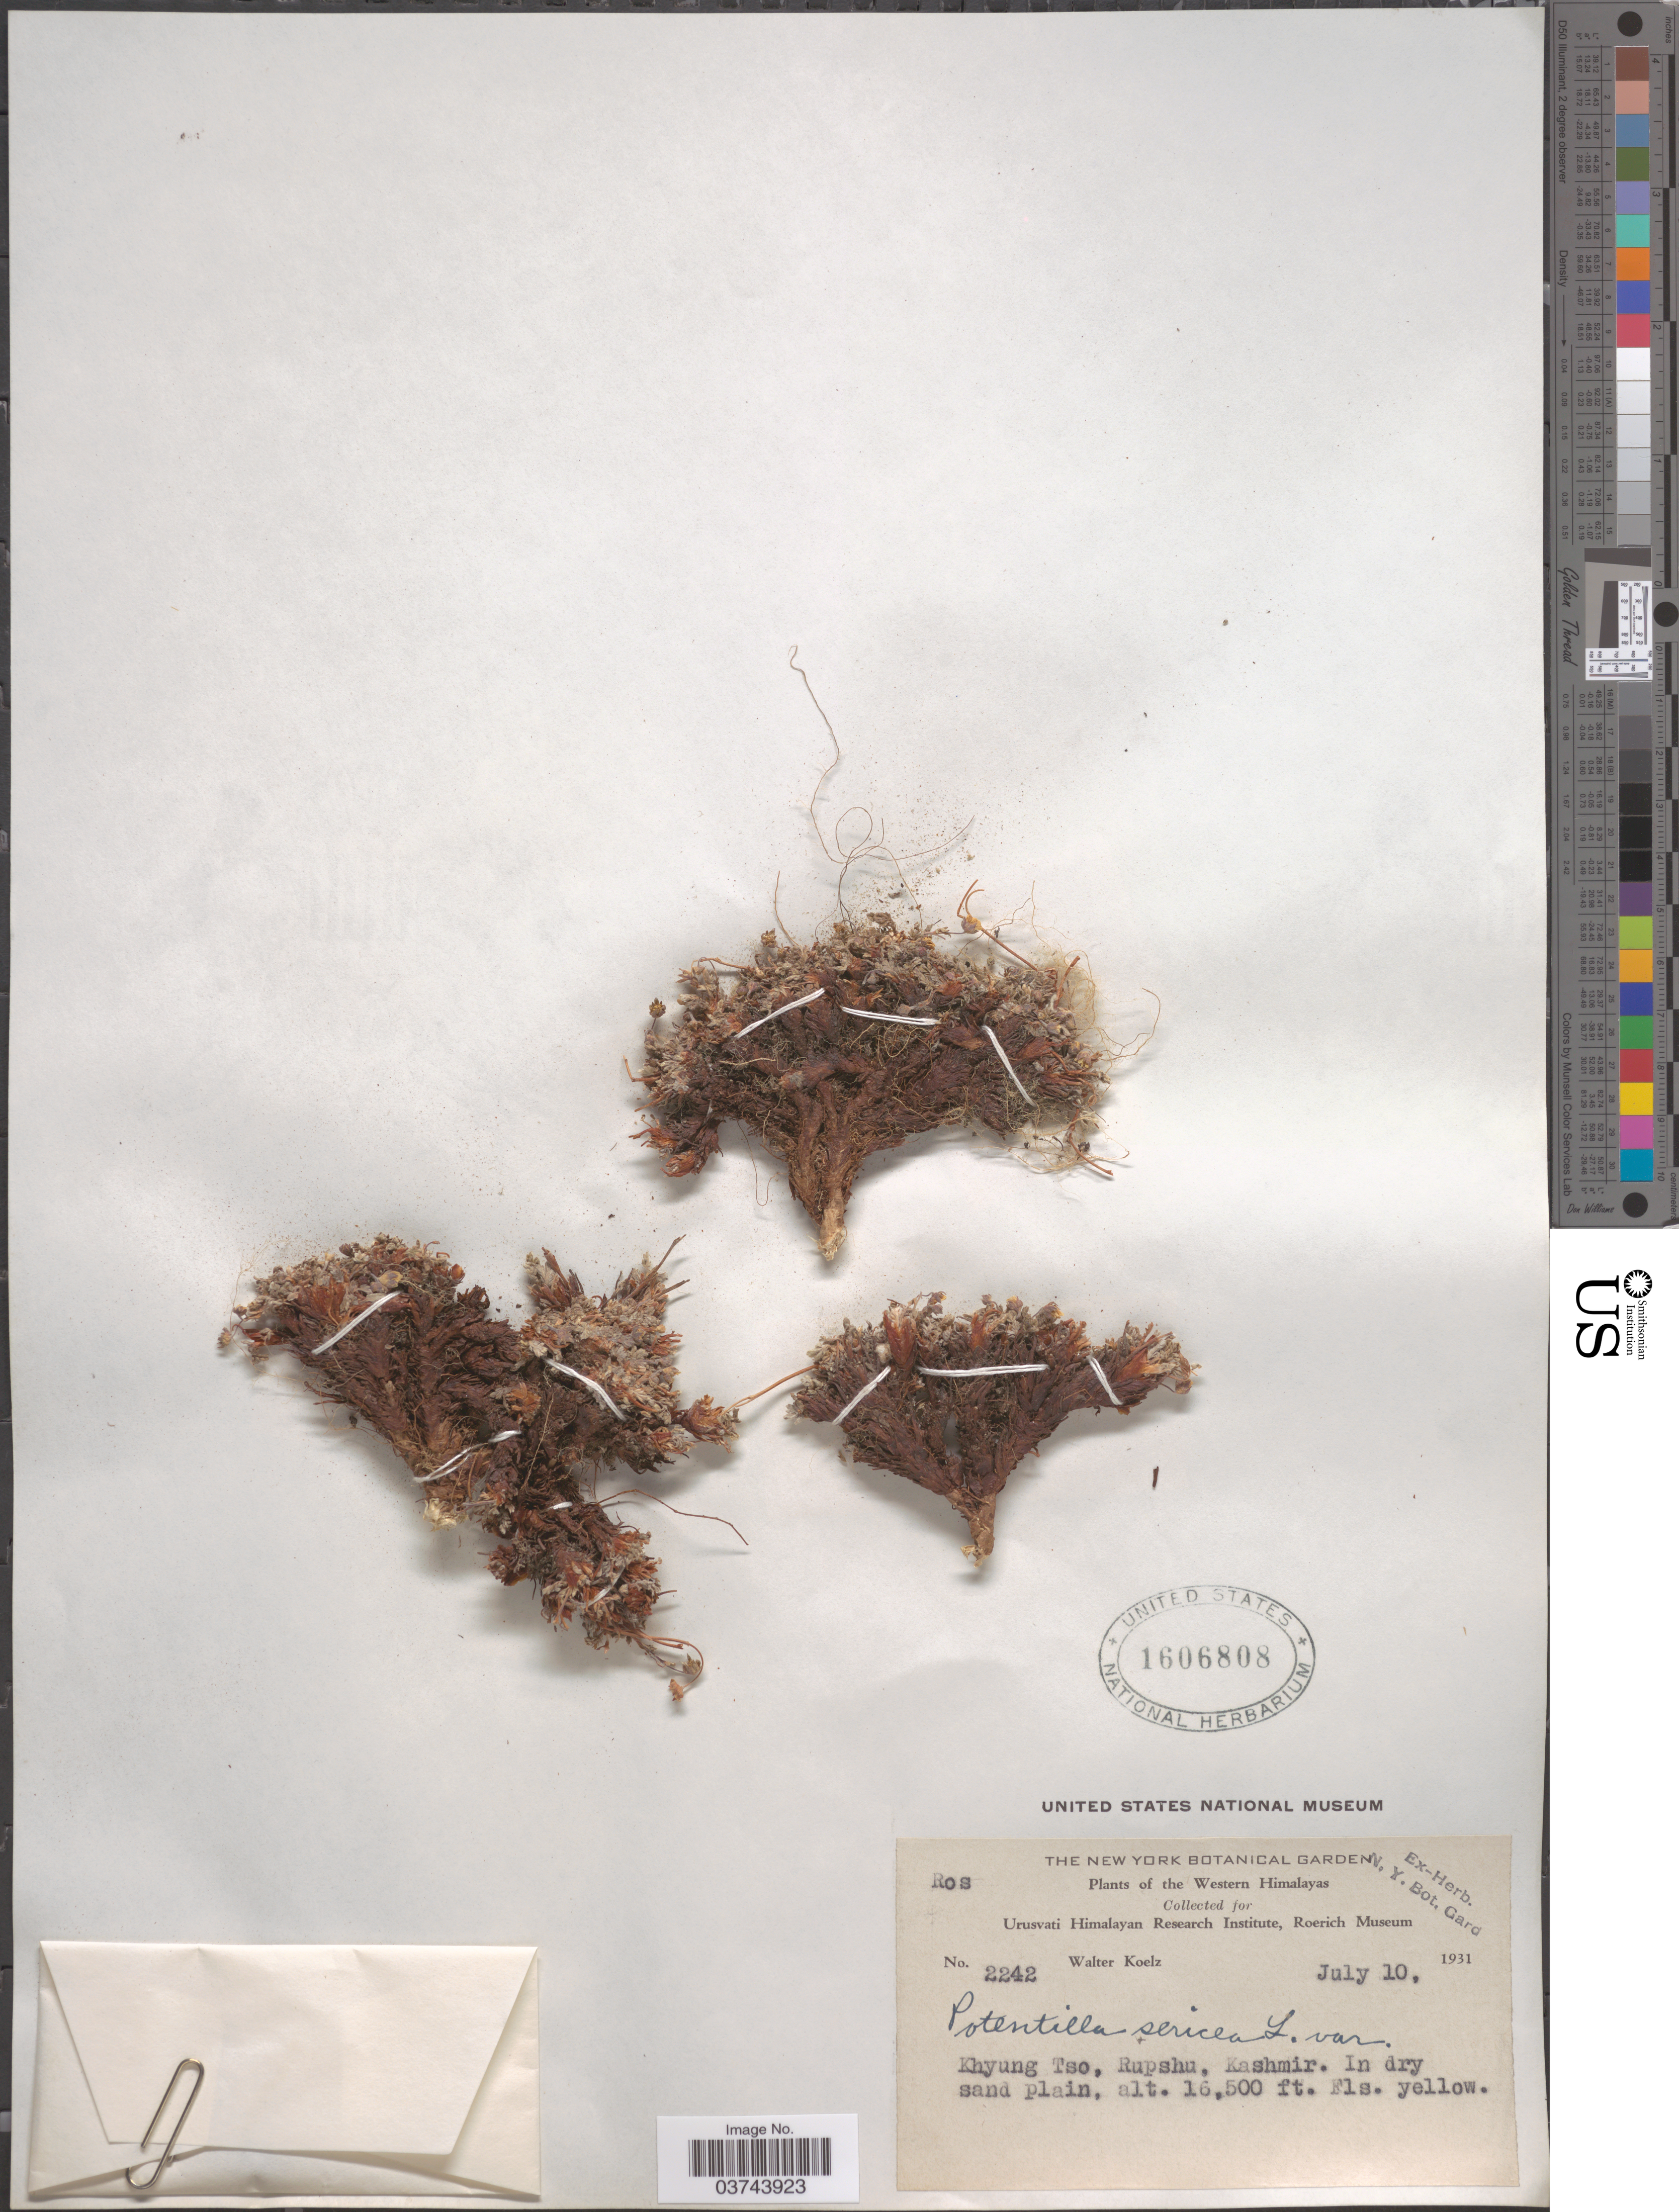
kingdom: Plantae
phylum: Tracheophyta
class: Magnoliopsida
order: Rosales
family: Rosaceae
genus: Potentilla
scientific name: Potentilla sericea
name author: L.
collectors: W. N. Koelz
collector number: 2242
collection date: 1931-07-10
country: India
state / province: Jammu and Kashmir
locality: Western Himalayas. Khyung Tso, Rupshu, Kashmir.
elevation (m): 5029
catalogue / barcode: US 1606808